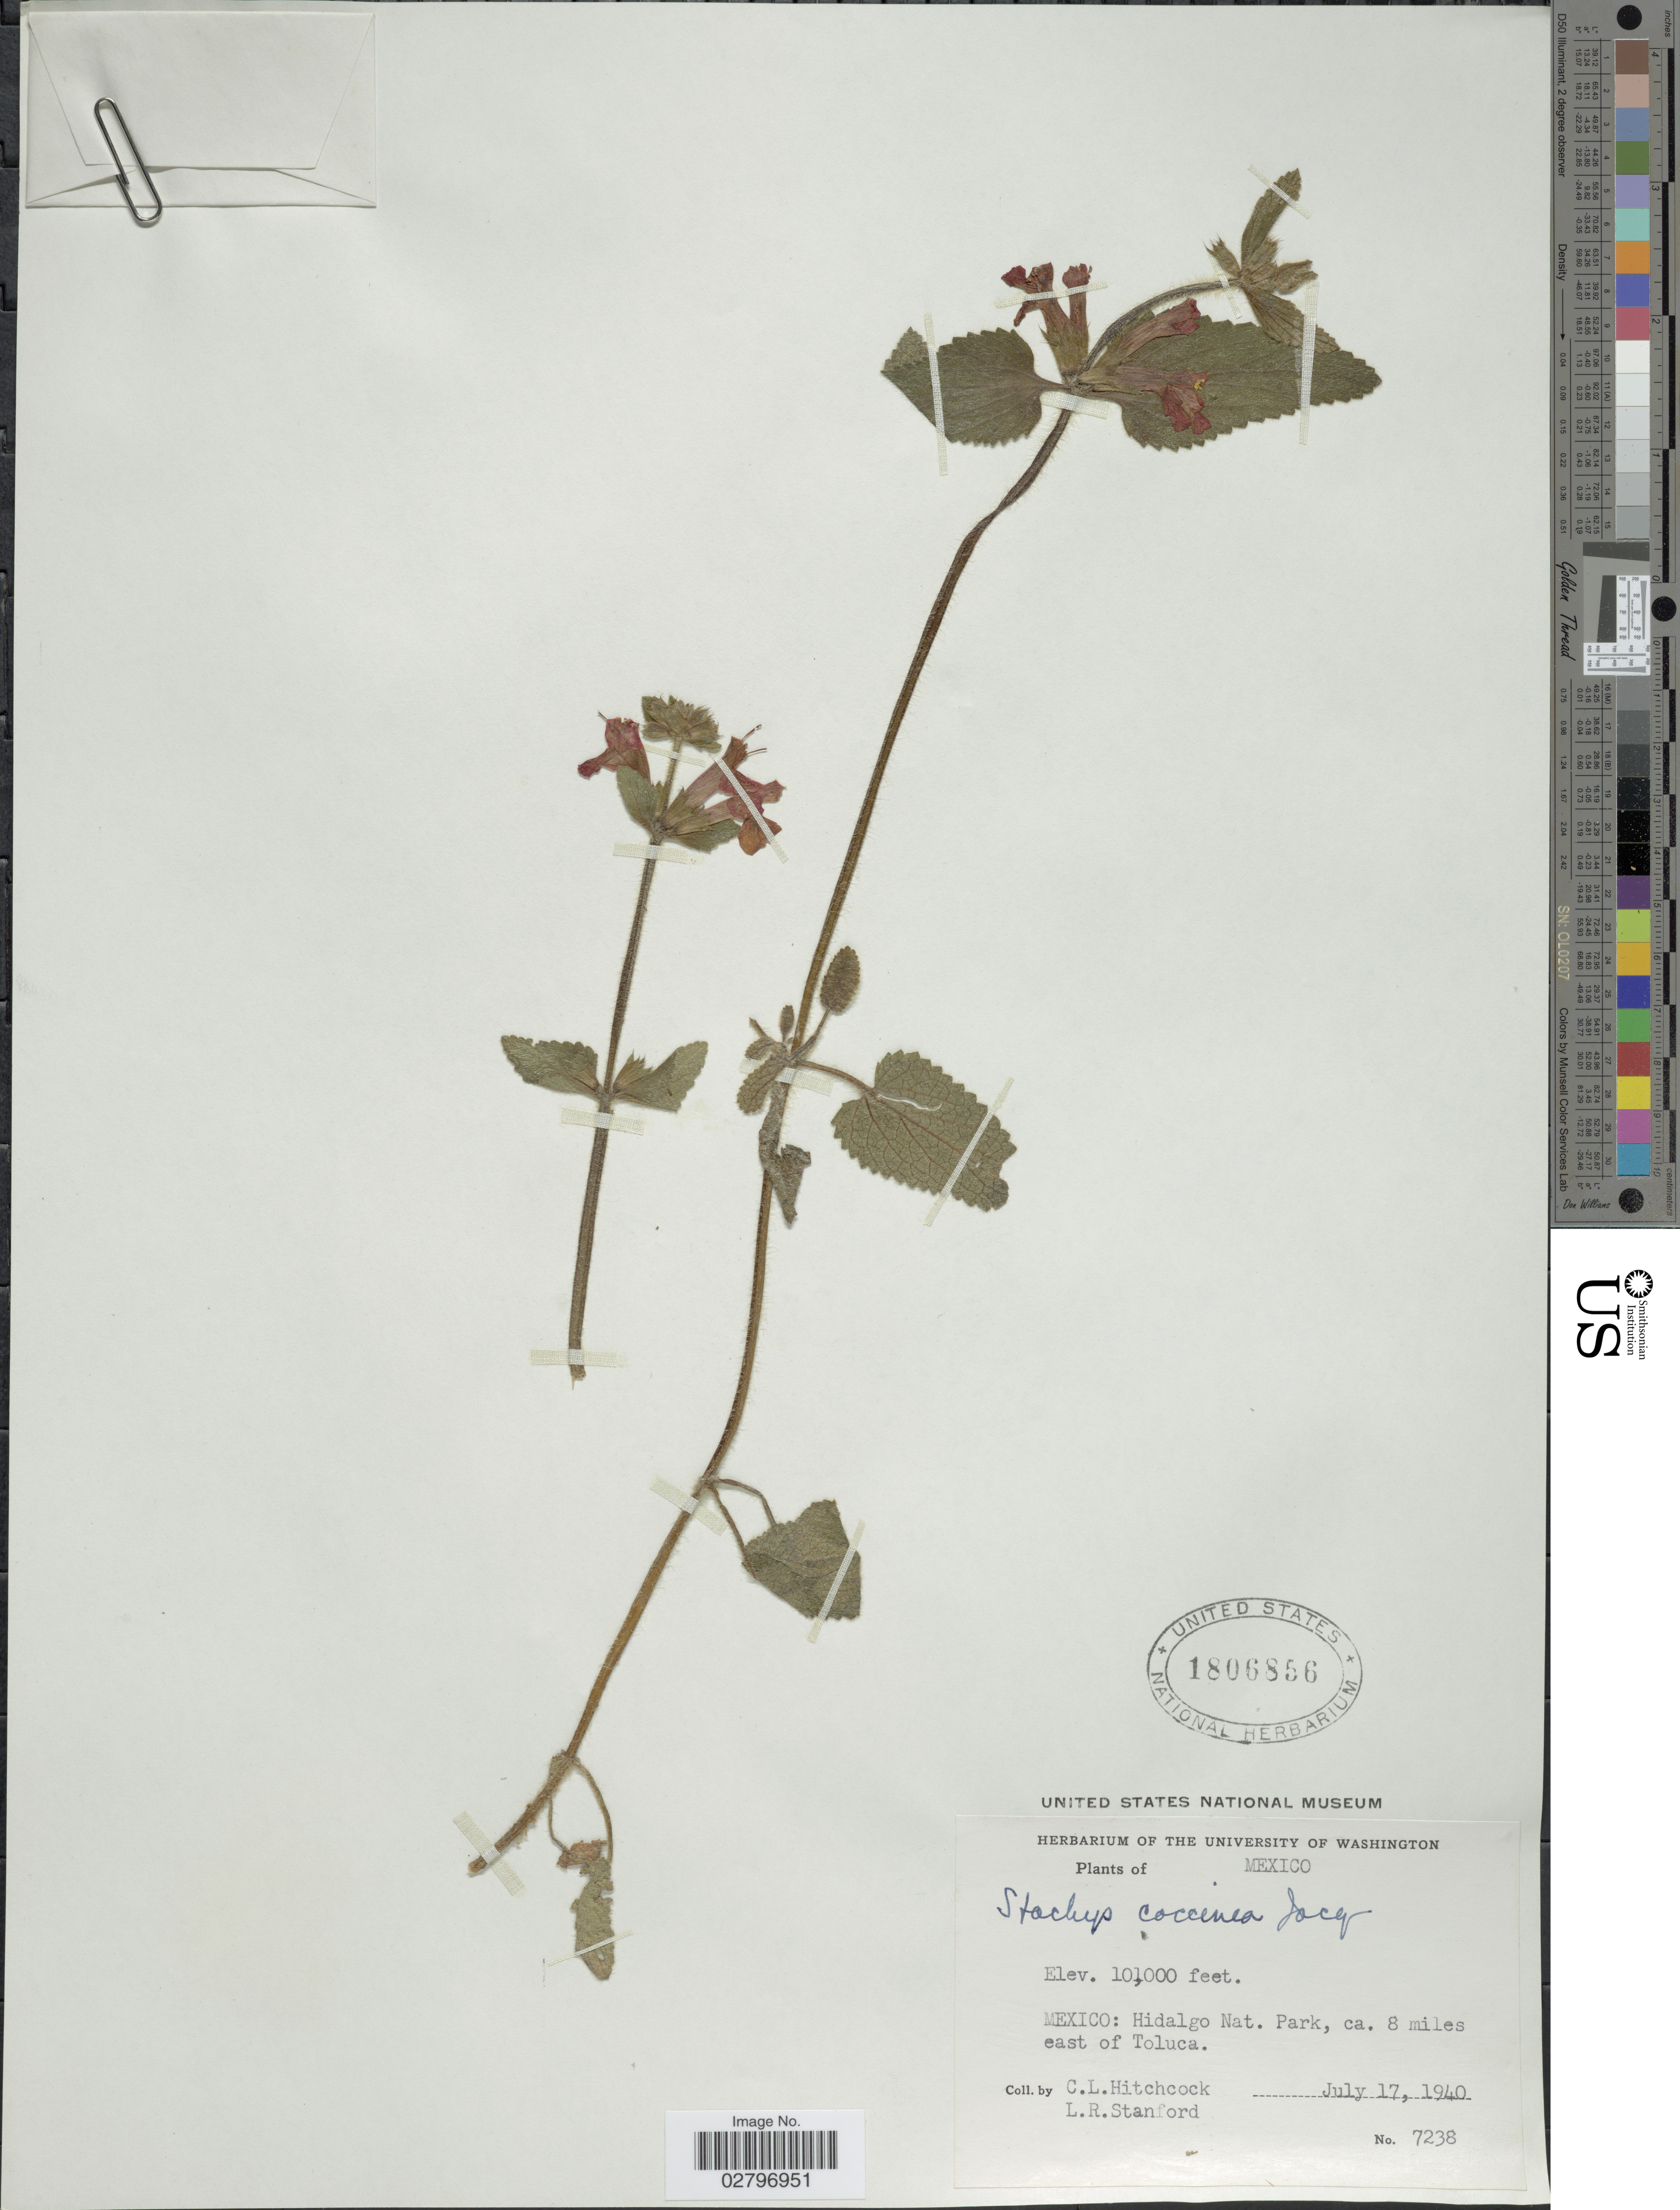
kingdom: Plantae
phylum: Tracheophyta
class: Magnoliopsida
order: Lamiales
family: Lamiaceae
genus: Stachys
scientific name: Stachys coccinea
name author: Ortega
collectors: C. L. Hitchcock & L. Standford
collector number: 7238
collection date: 1940-07-17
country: Mexico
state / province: Hidalgo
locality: Mexico: Hidalgo Nat. Park. ca. 8 miles east of Toluca.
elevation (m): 3048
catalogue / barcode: US 1806856